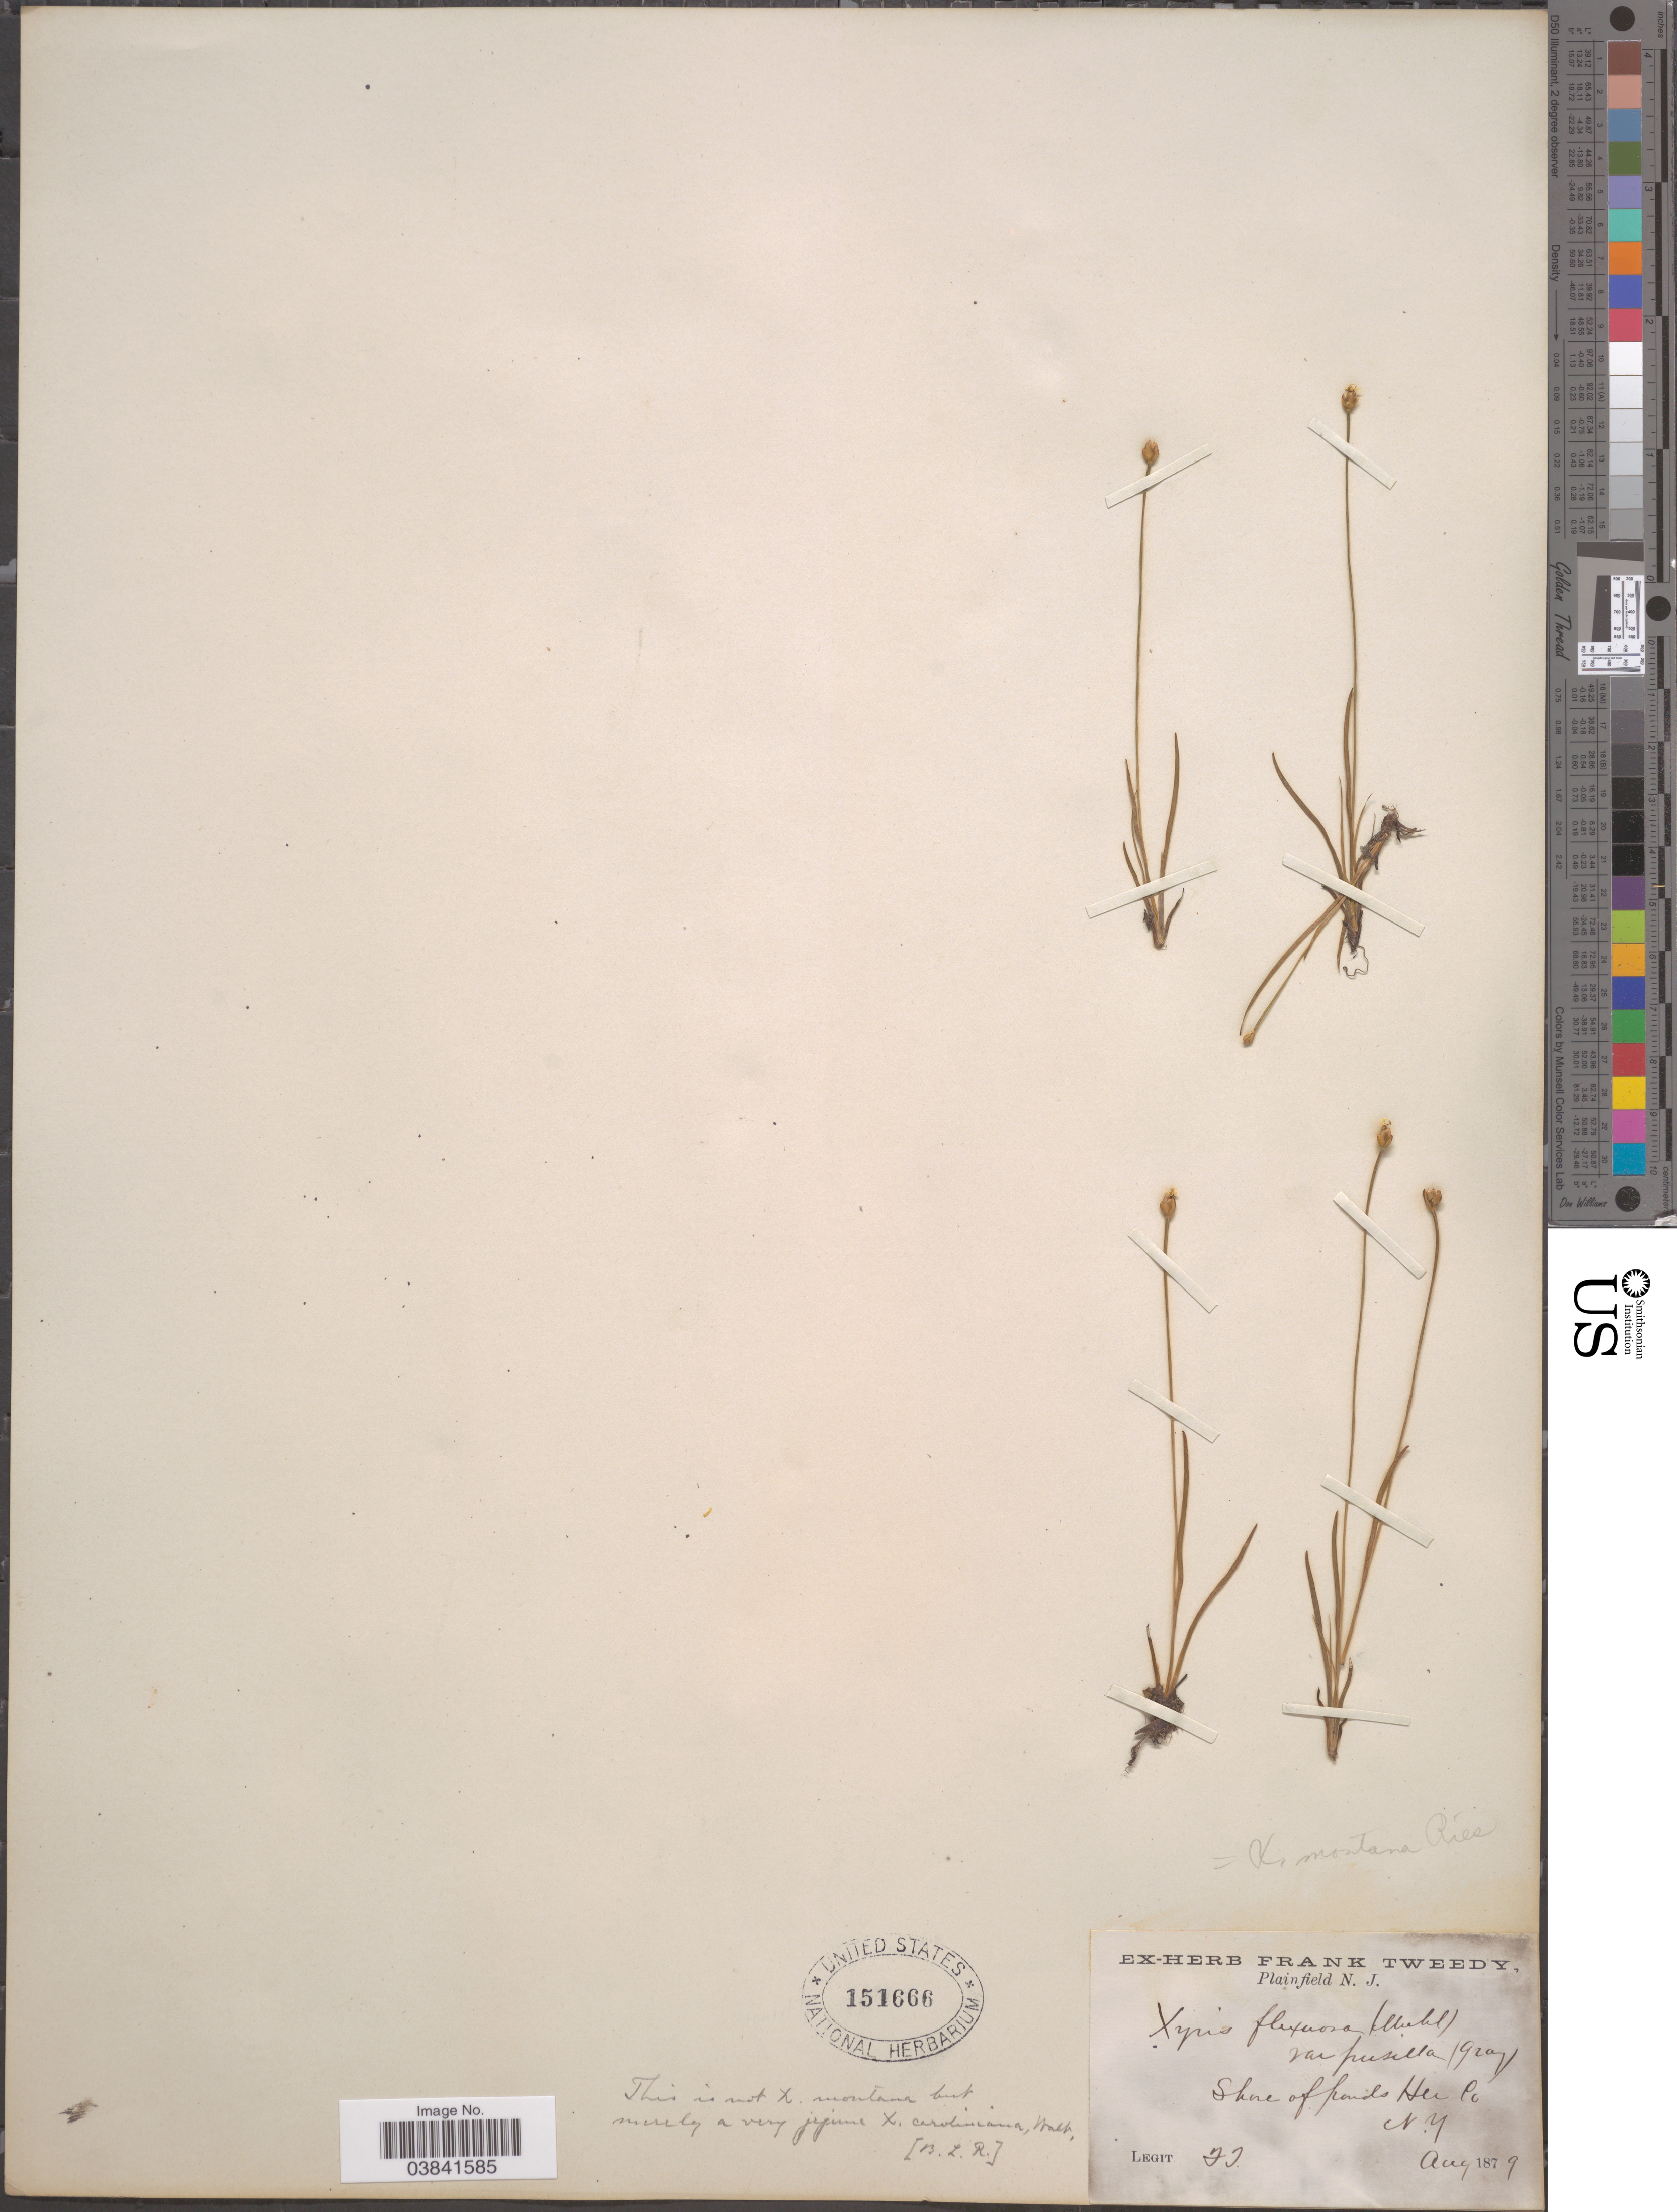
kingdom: Plantae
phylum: Tracheophyta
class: Liliopsida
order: Poales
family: Xyridaceae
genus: Xyris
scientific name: Xyris difformis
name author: Chapm.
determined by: Strong, Mark T., (BOT), Smithsonian Institution - National Museum of Natural History (UNITED STATES)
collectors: F. Tweedy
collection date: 1879-08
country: United States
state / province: New York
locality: Shore of ponds Her. Co.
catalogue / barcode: US 151666